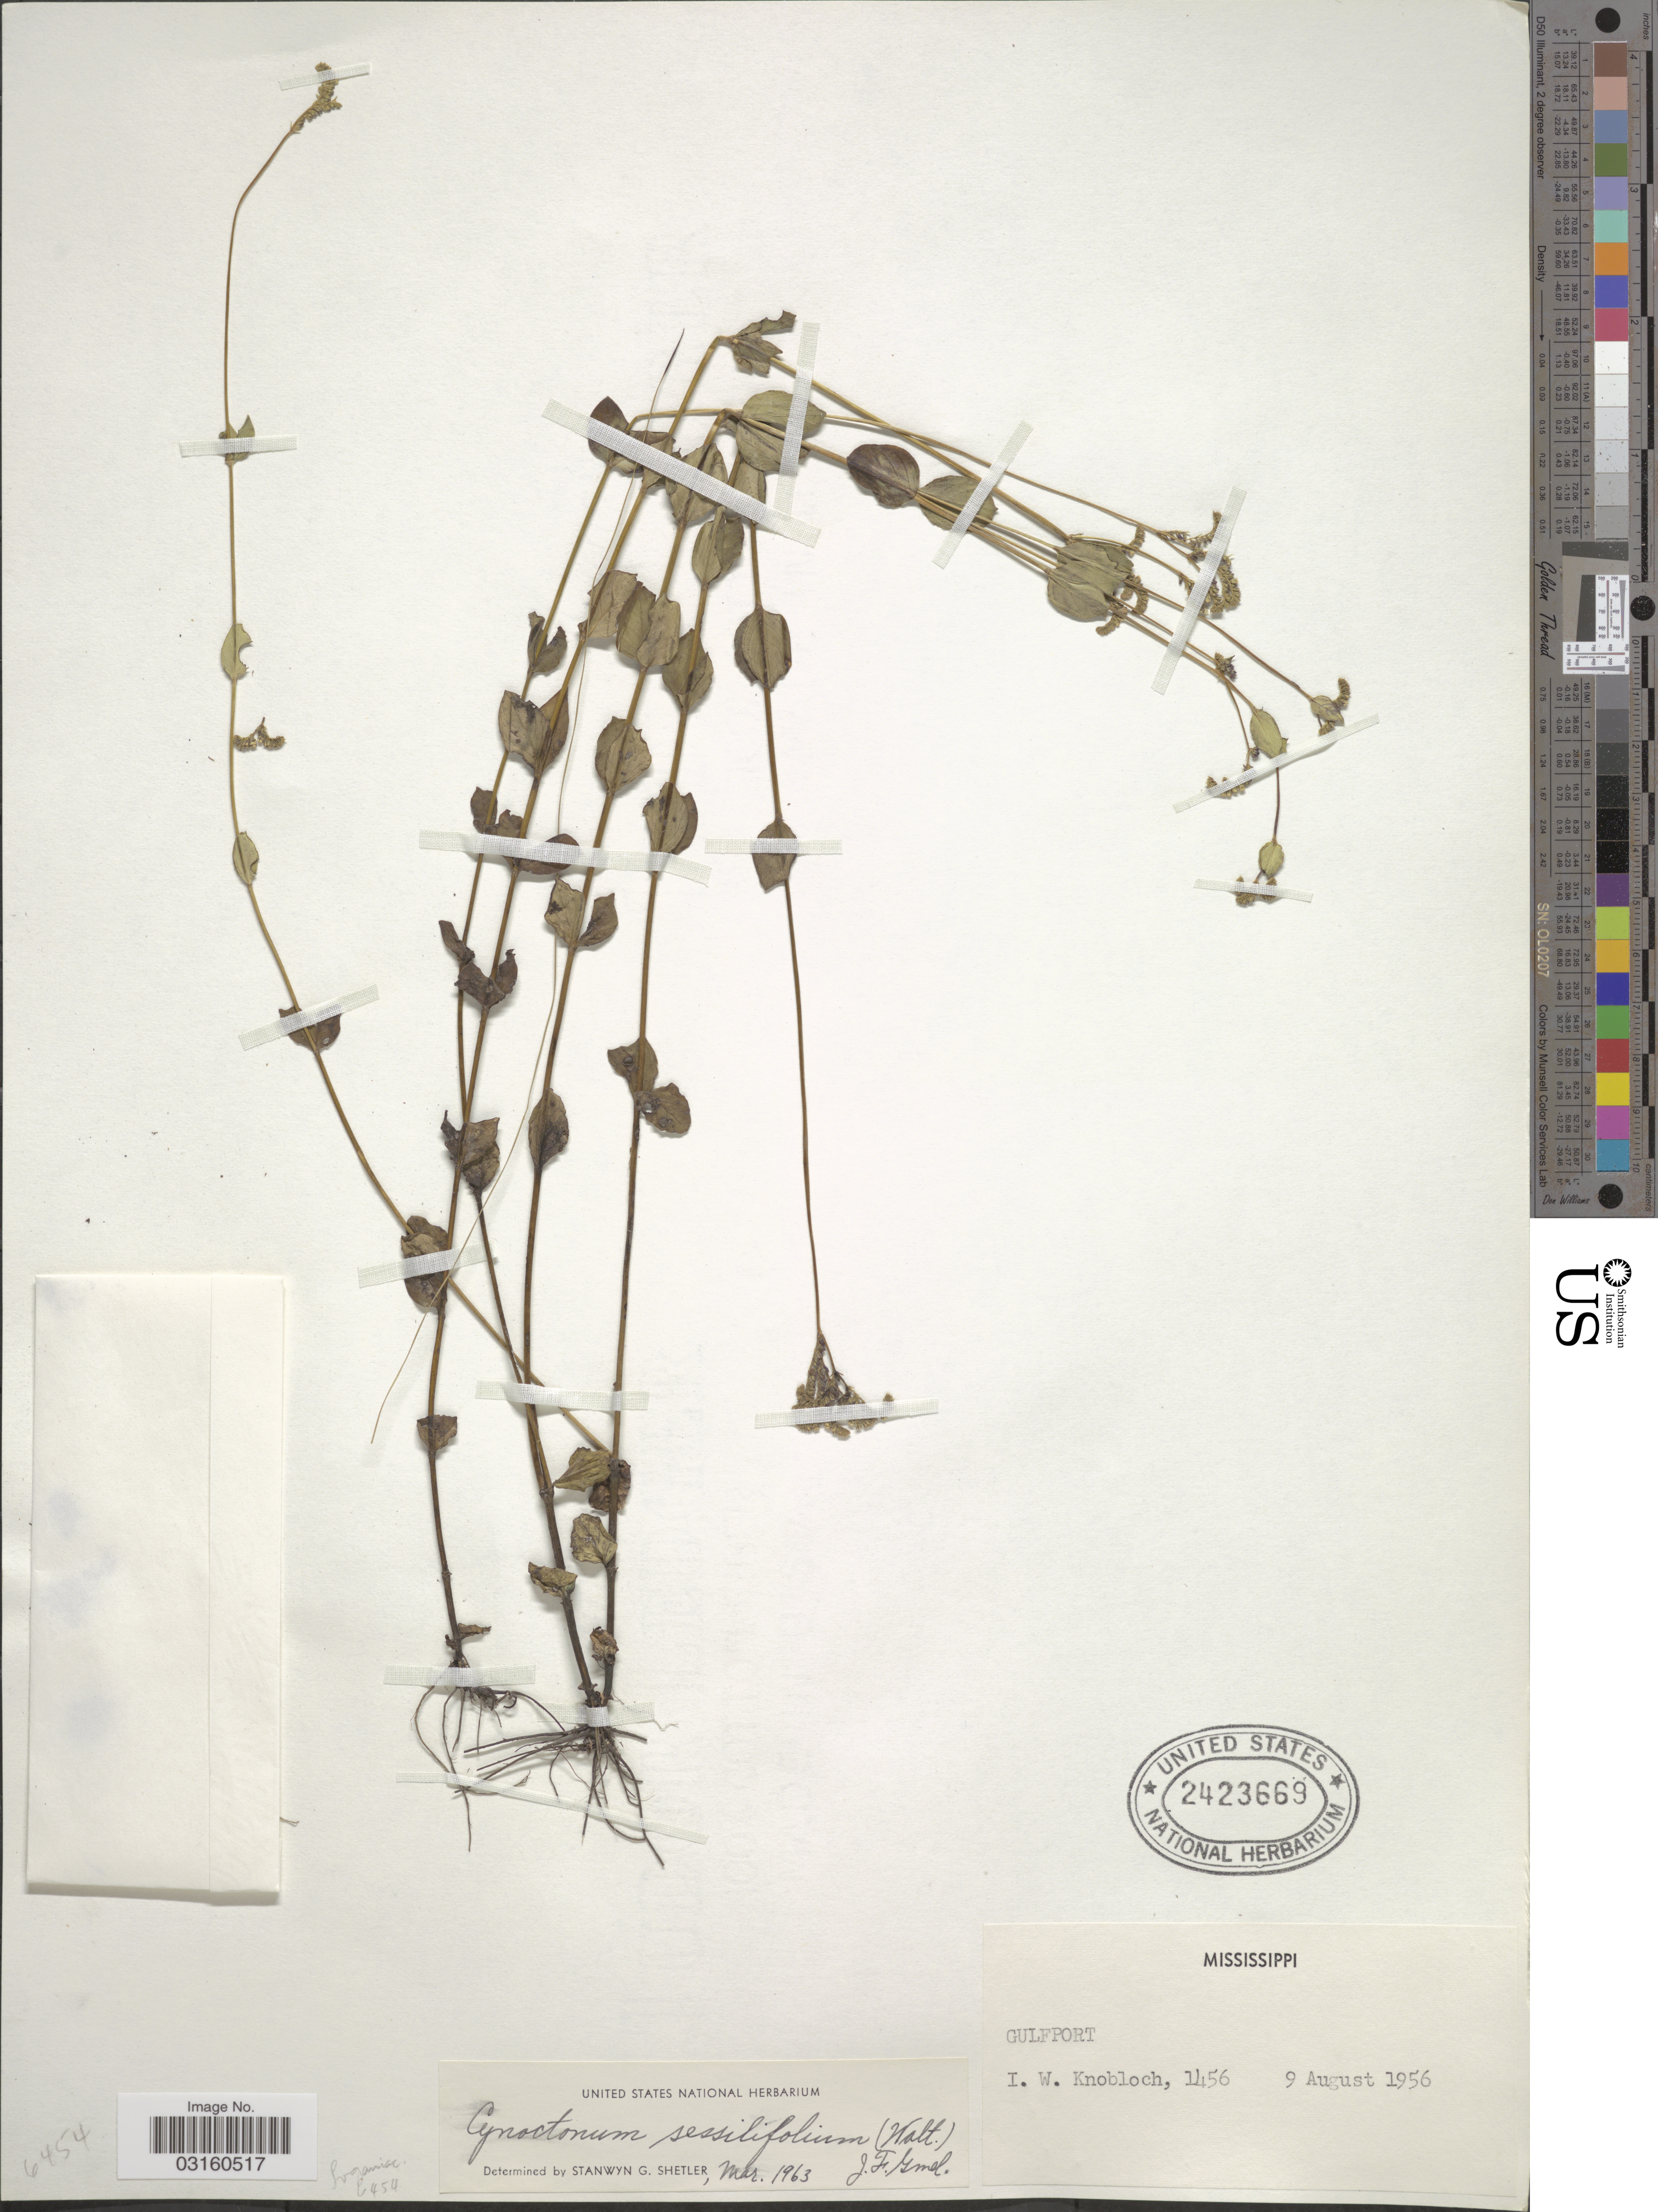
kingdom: Plantae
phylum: Tracheophyta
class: Magnoliopsida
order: Gentianales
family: Loganiaceae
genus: Mitreola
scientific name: Mitreola sessilifolia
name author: (J.F. Gmel.) G. Don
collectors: I. W. Knobloch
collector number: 1456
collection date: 1956-08-09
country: United States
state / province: Mississippi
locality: Gulfport.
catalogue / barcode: US 2423669